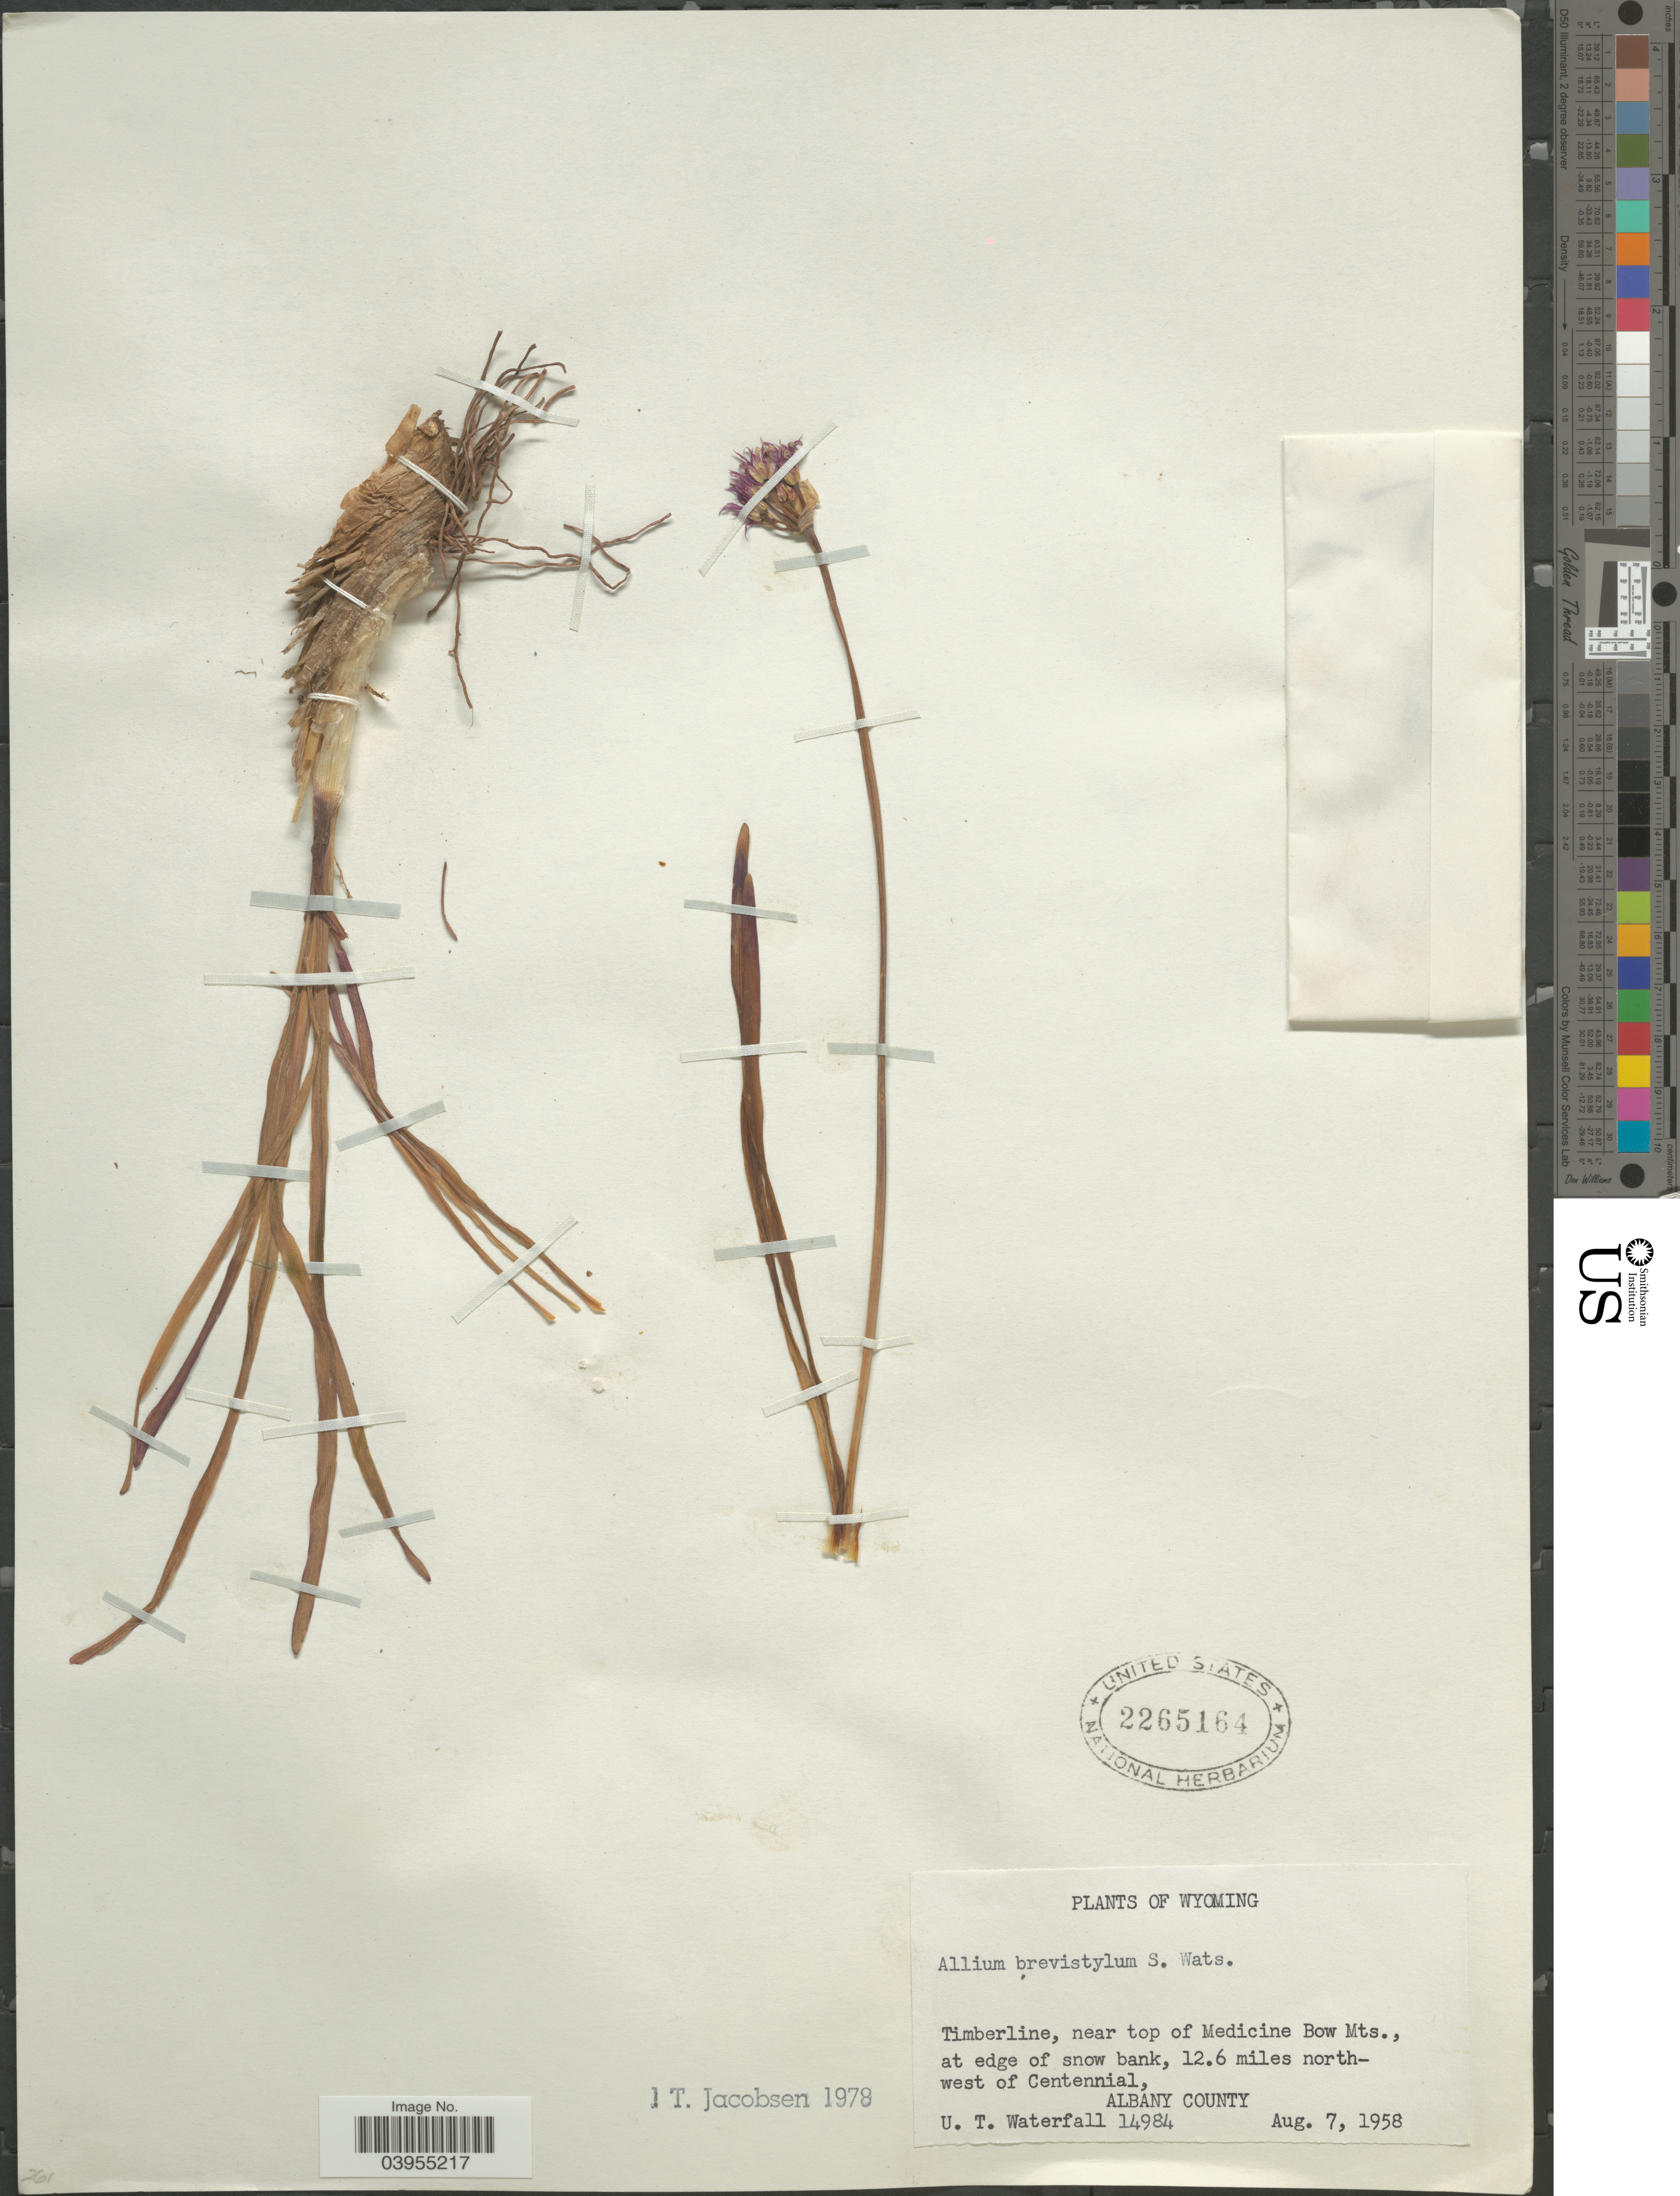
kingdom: Plantae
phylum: Tracheophyta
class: Liliopsida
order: Asparagales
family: Amaryllidaceae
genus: Allium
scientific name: Allium brevistylum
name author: S. Watson in C. King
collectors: U. T. Waterfall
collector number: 14984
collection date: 1958-08-07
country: United States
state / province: Wyoming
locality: Timberline, near top of Medicine Bow Mts., at edge of snow bank, 12.6 miles north-west of Centennial, Albany County.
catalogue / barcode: US 2265164